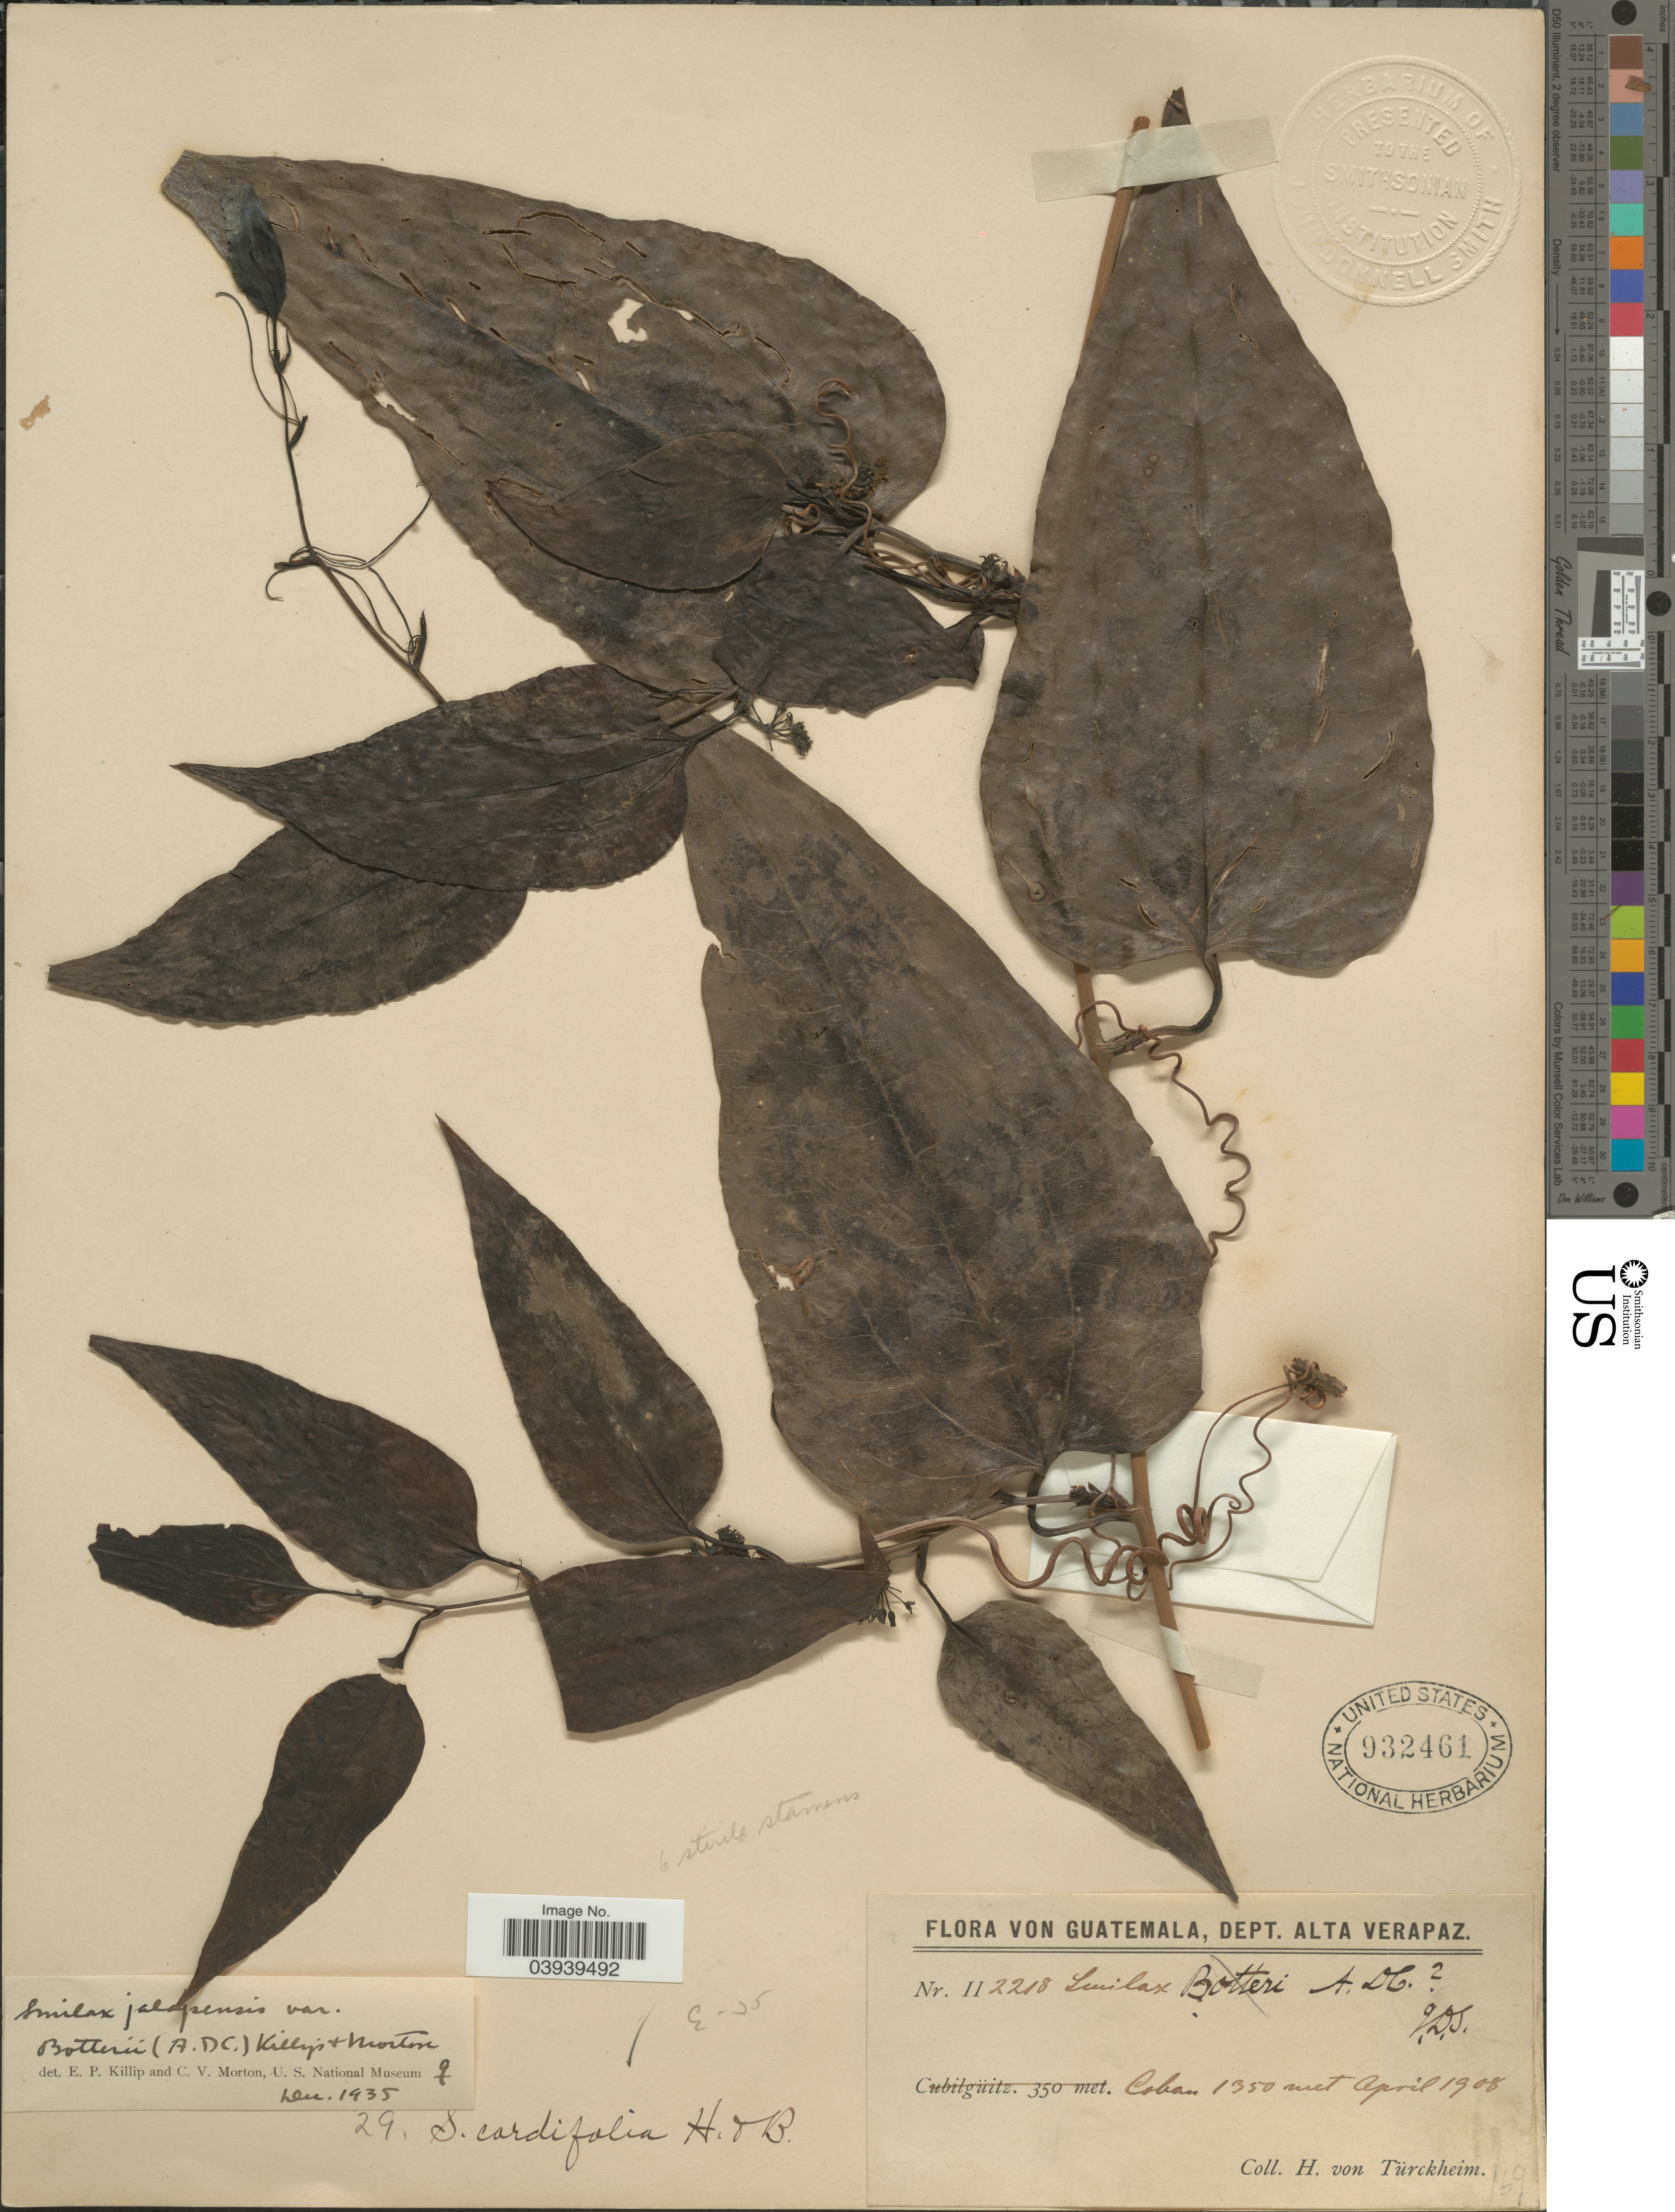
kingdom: Plantae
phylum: Tracheophyta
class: Liliopsida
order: Liliales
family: Smilacaceae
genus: Smilax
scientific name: Smilax jalapensis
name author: Schltdl.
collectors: H. von Türckheim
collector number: II 2218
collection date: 1908-04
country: Guatemala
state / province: Alta Verapaz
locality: Dept. Alta Verapaz. Coban.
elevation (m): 1350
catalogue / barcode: US 932461